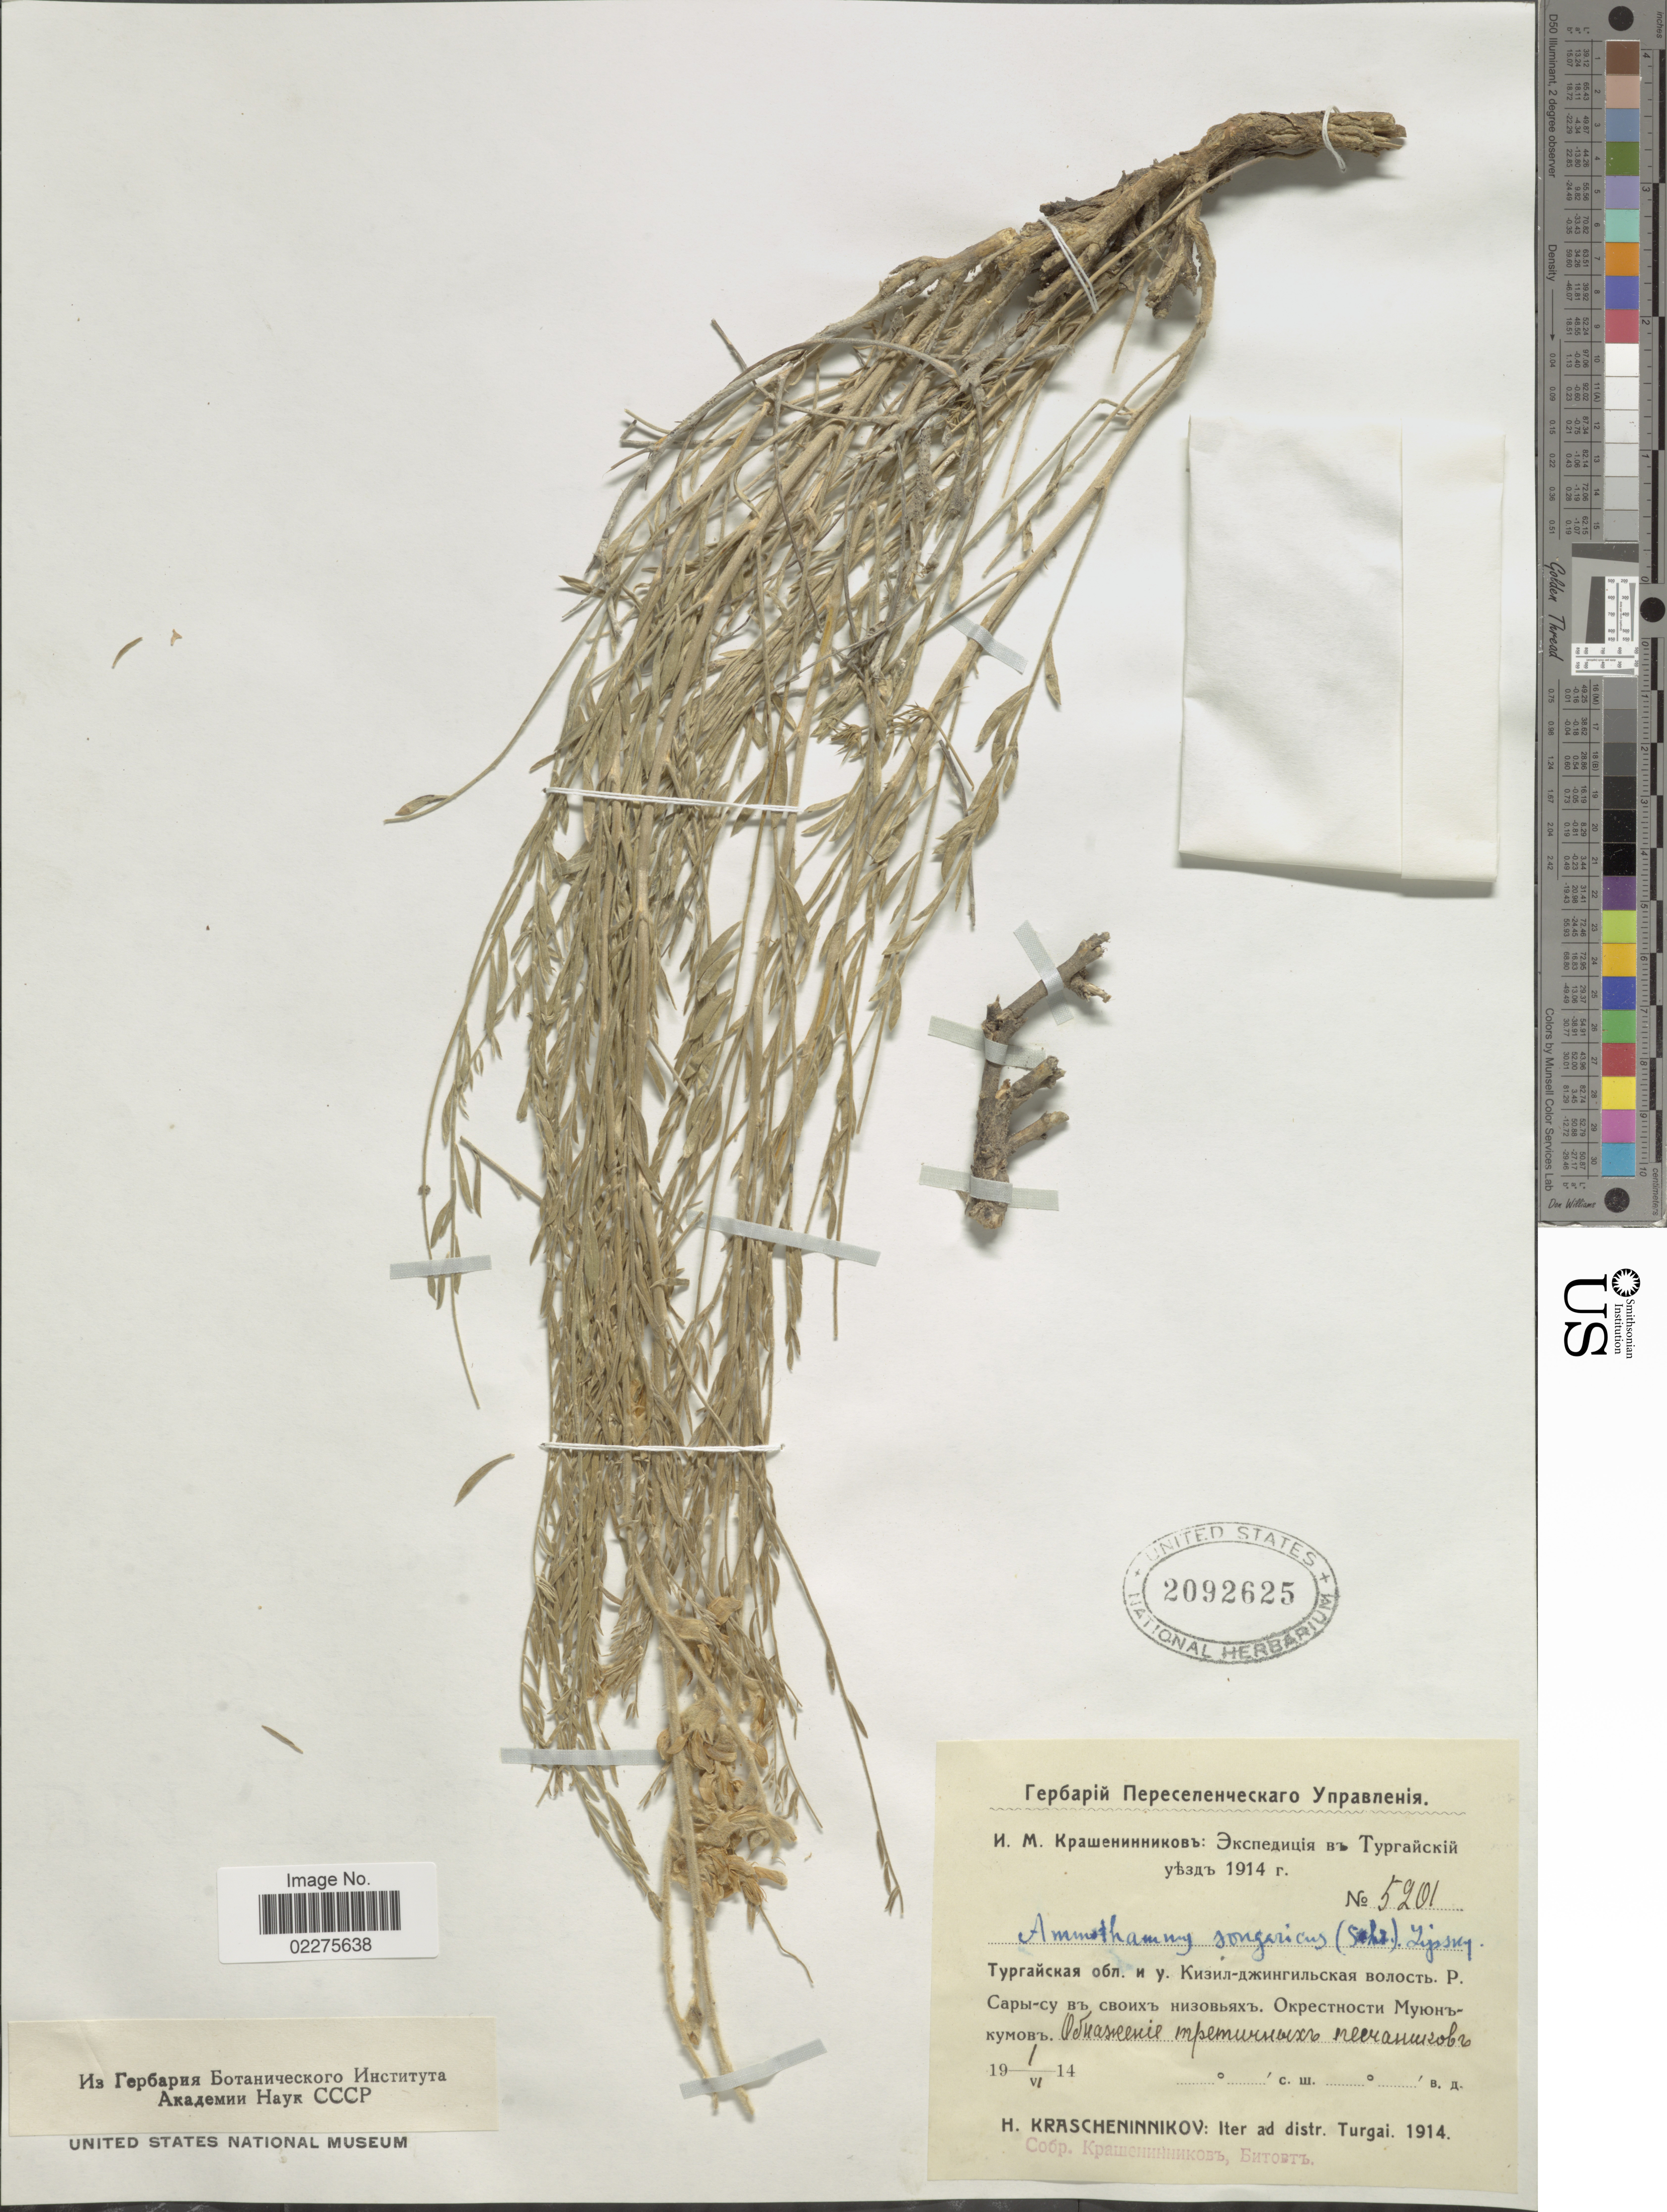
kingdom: Plantae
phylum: Tracheophyta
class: Magnoliopsida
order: Fabales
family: Fabaceae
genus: Ammothamnus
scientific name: Ammothamnus songoricus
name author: (Schrenk) Pavlov ex Lipsky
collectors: H. Krascheninnikov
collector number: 5201*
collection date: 1914-06-01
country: Kazakhstan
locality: Ad distr. Turgai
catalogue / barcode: US 2092625